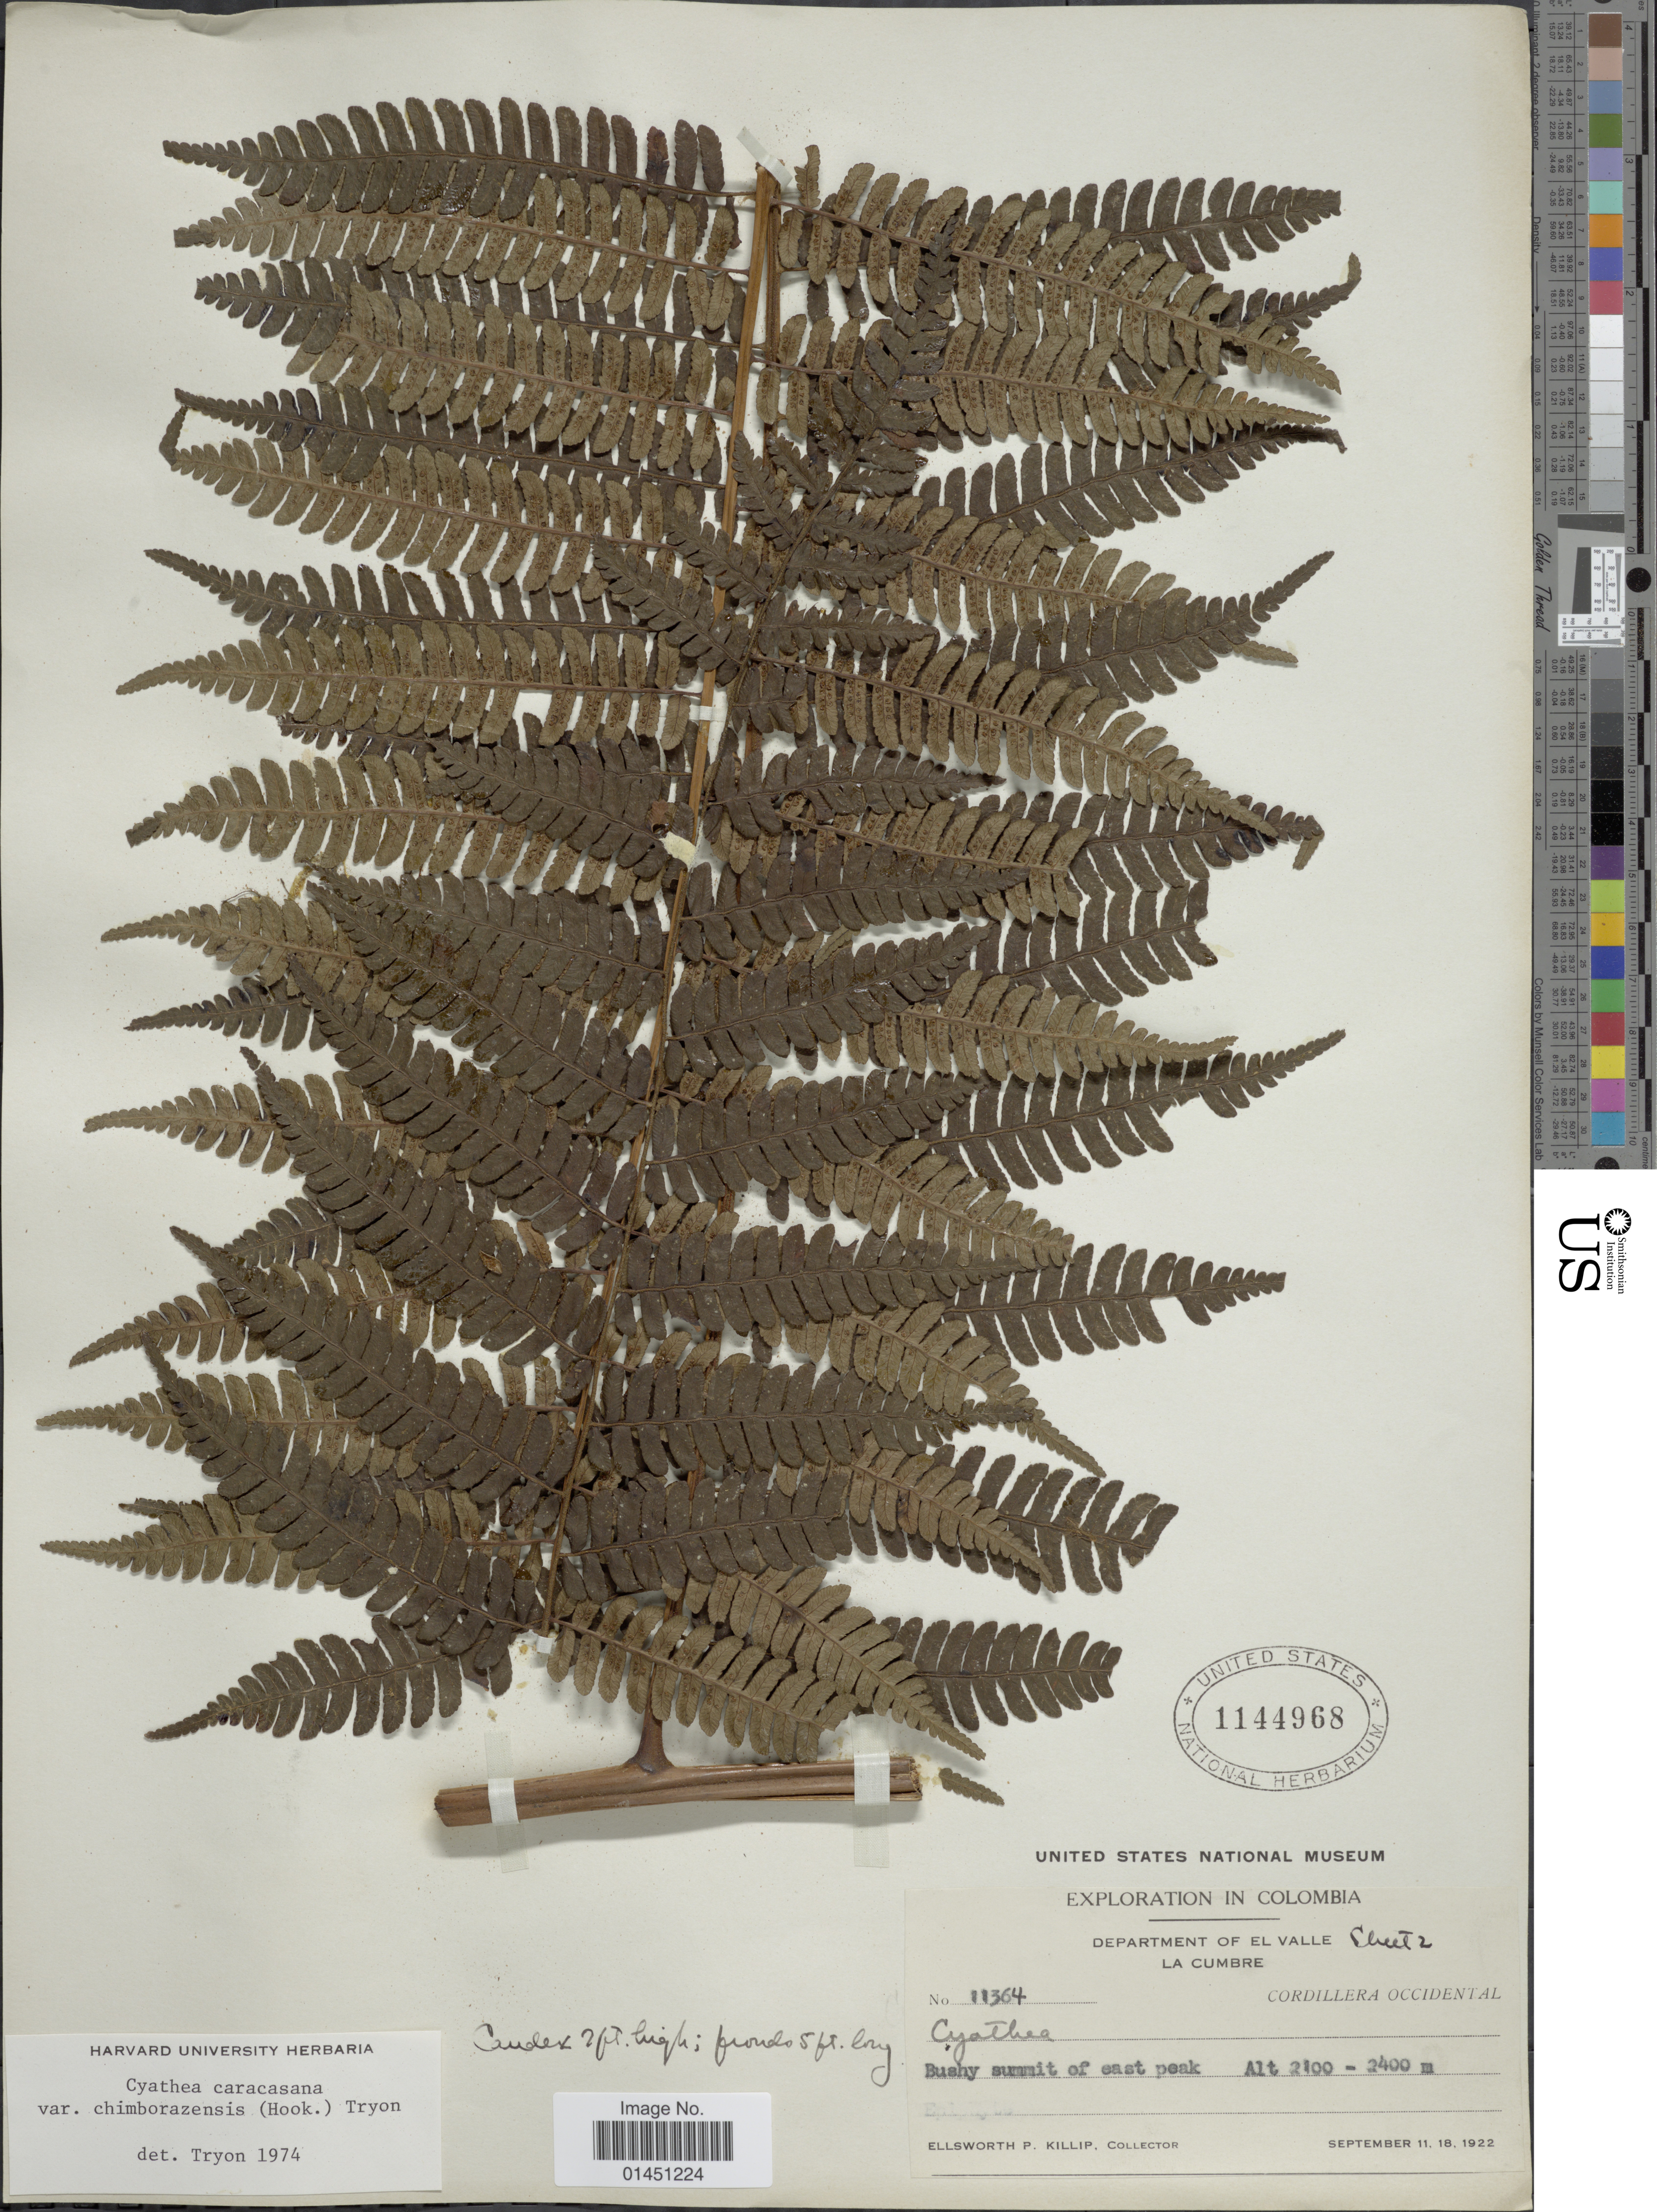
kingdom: Plantae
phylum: Tracheophyta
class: Polypodiopsida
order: Cyatheales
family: Cyatheaceae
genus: Cyathea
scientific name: Cyathea caracasana var. chimborazensis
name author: (Hook.) R.M. Tryon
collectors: E. P. Killip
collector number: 11364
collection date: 1922-09-11/1922-09-18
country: Colombia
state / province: Valle del Cauca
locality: Department of Valle, La Cumbre, Cordillera Occidental,Bushy summit of east peak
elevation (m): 2100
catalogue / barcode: US 1144968